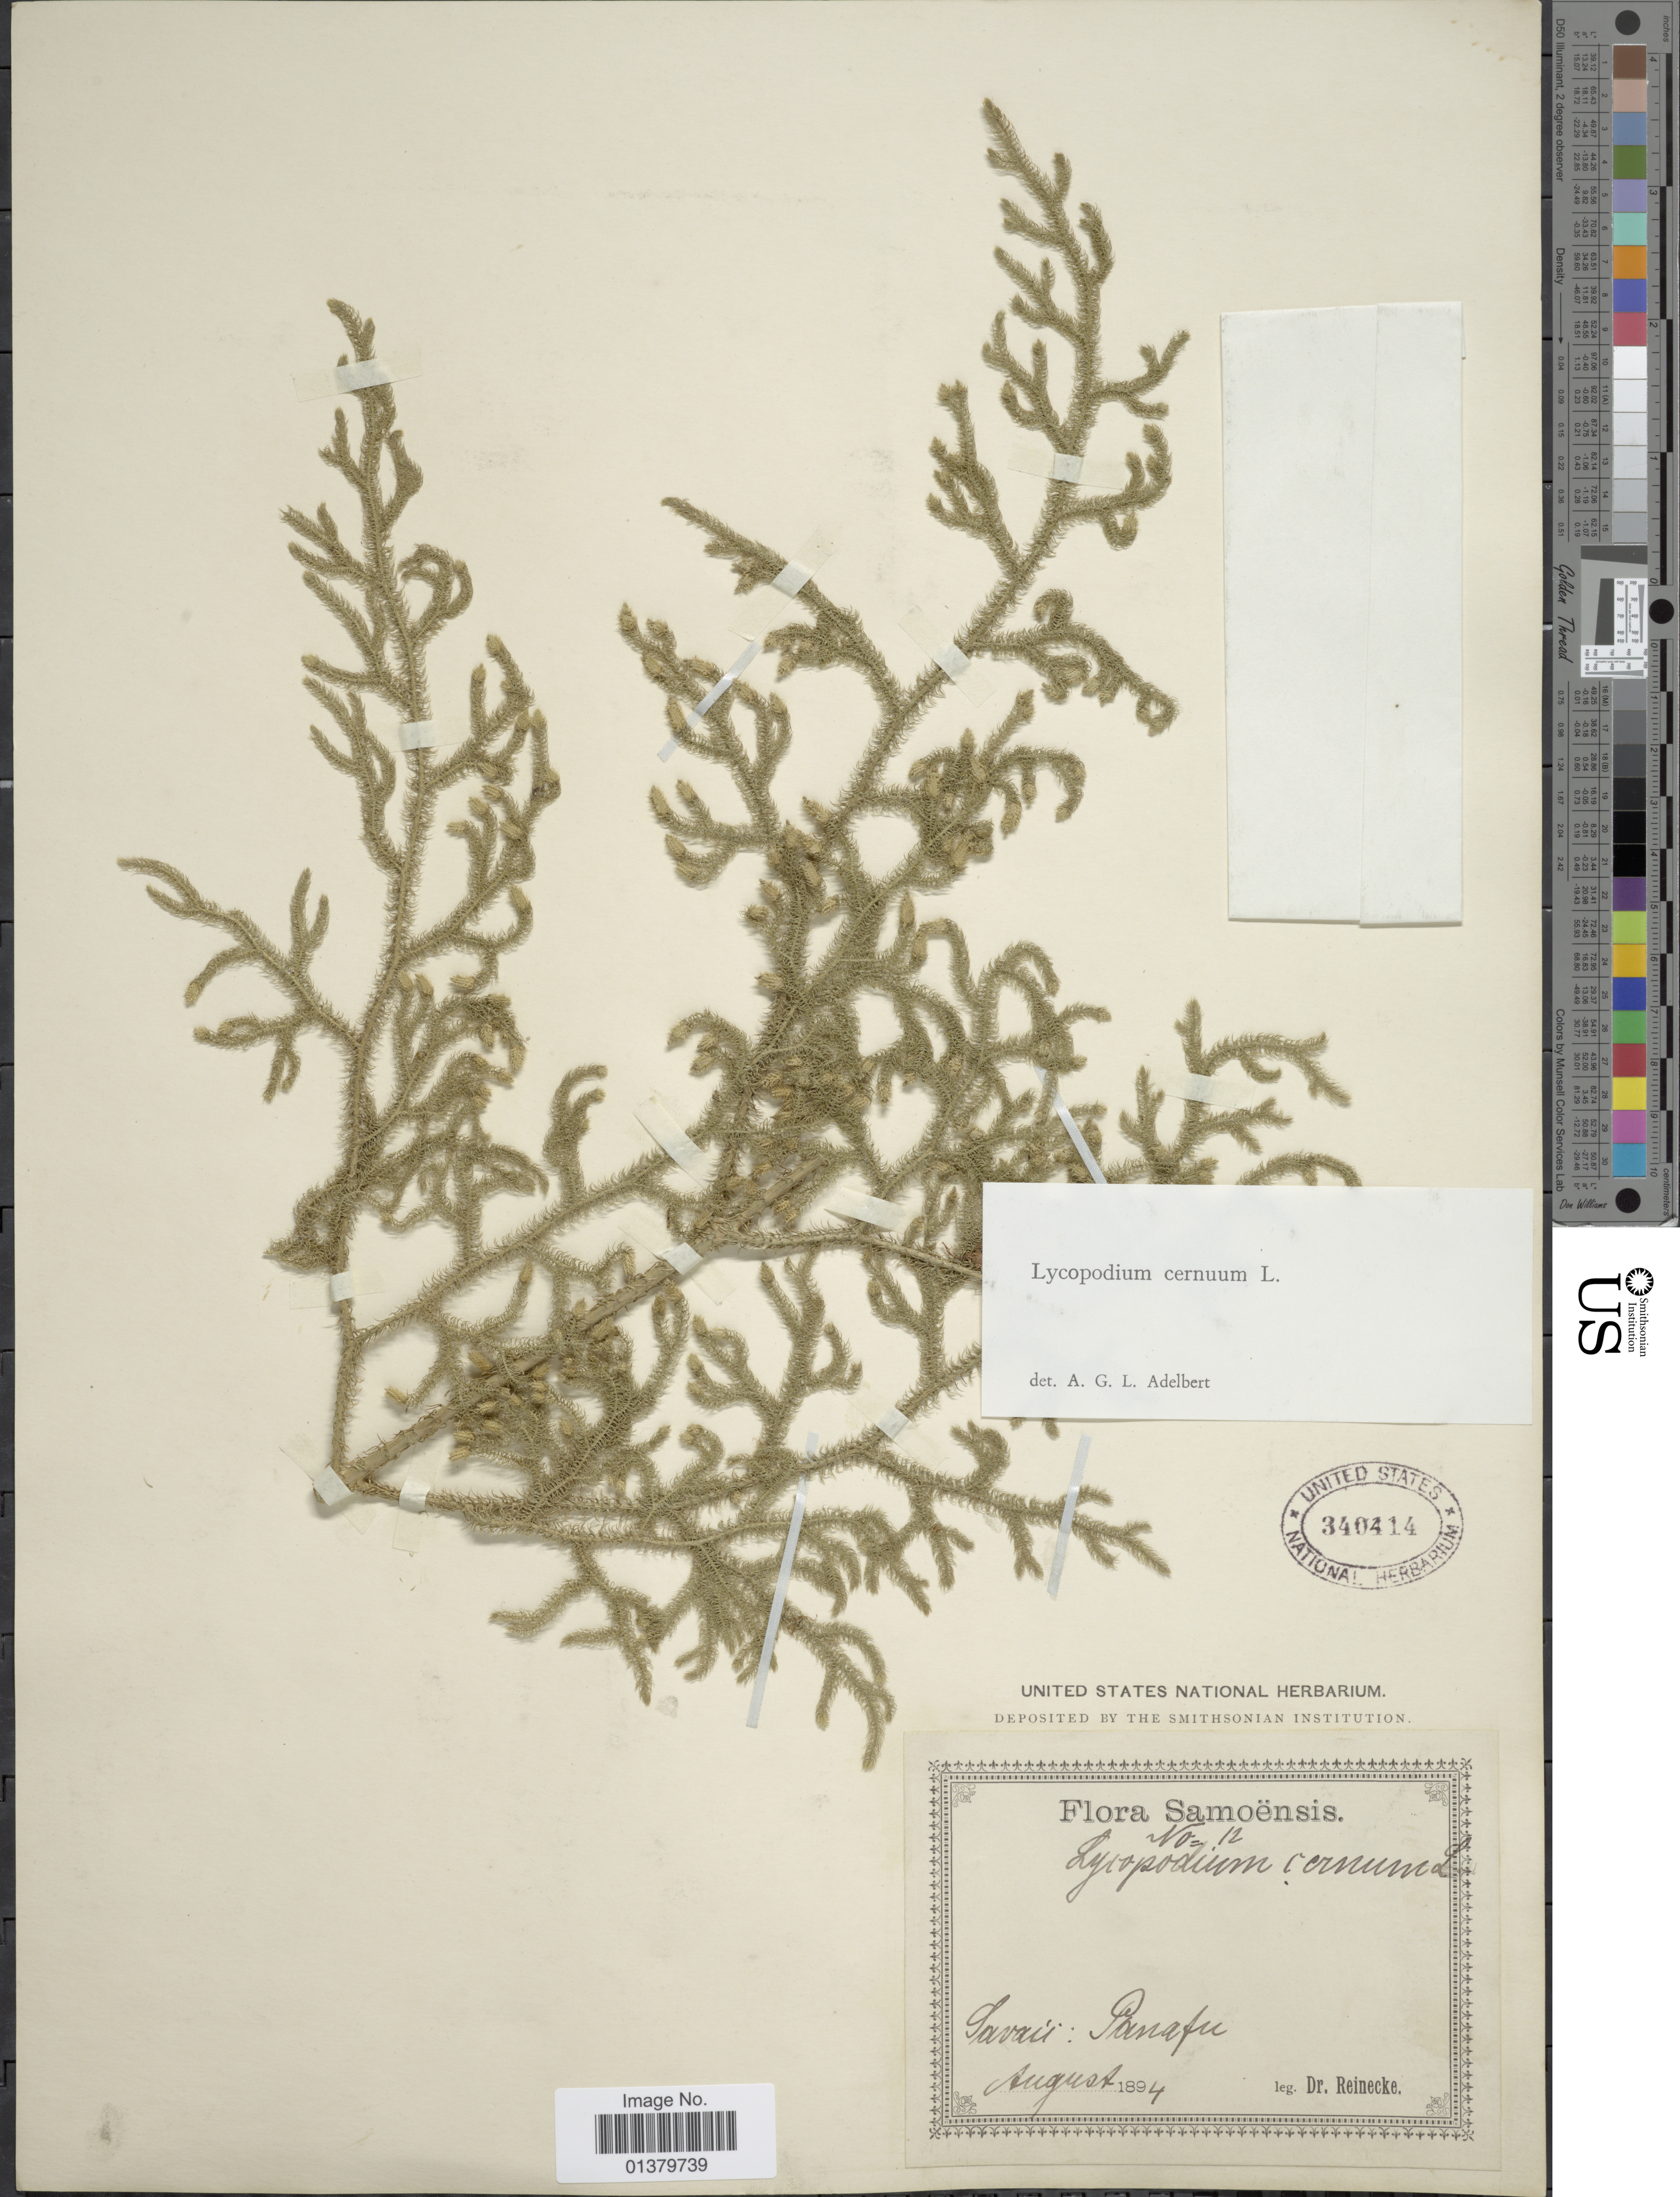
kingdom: Plantae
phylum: Tracheophyta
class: Lycopodiopsida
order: Lycopodiales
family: Lycopodiaceae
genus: Palhinhaea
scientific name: Palhinhaea cernua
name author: (L.) Vasc. & Franco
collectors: -- Reinecke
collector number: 12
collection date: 1894-08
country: Samoa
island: Savai'i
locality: Samoënsis, Savaii: Panafu [interpreted]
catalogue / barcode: US 340414